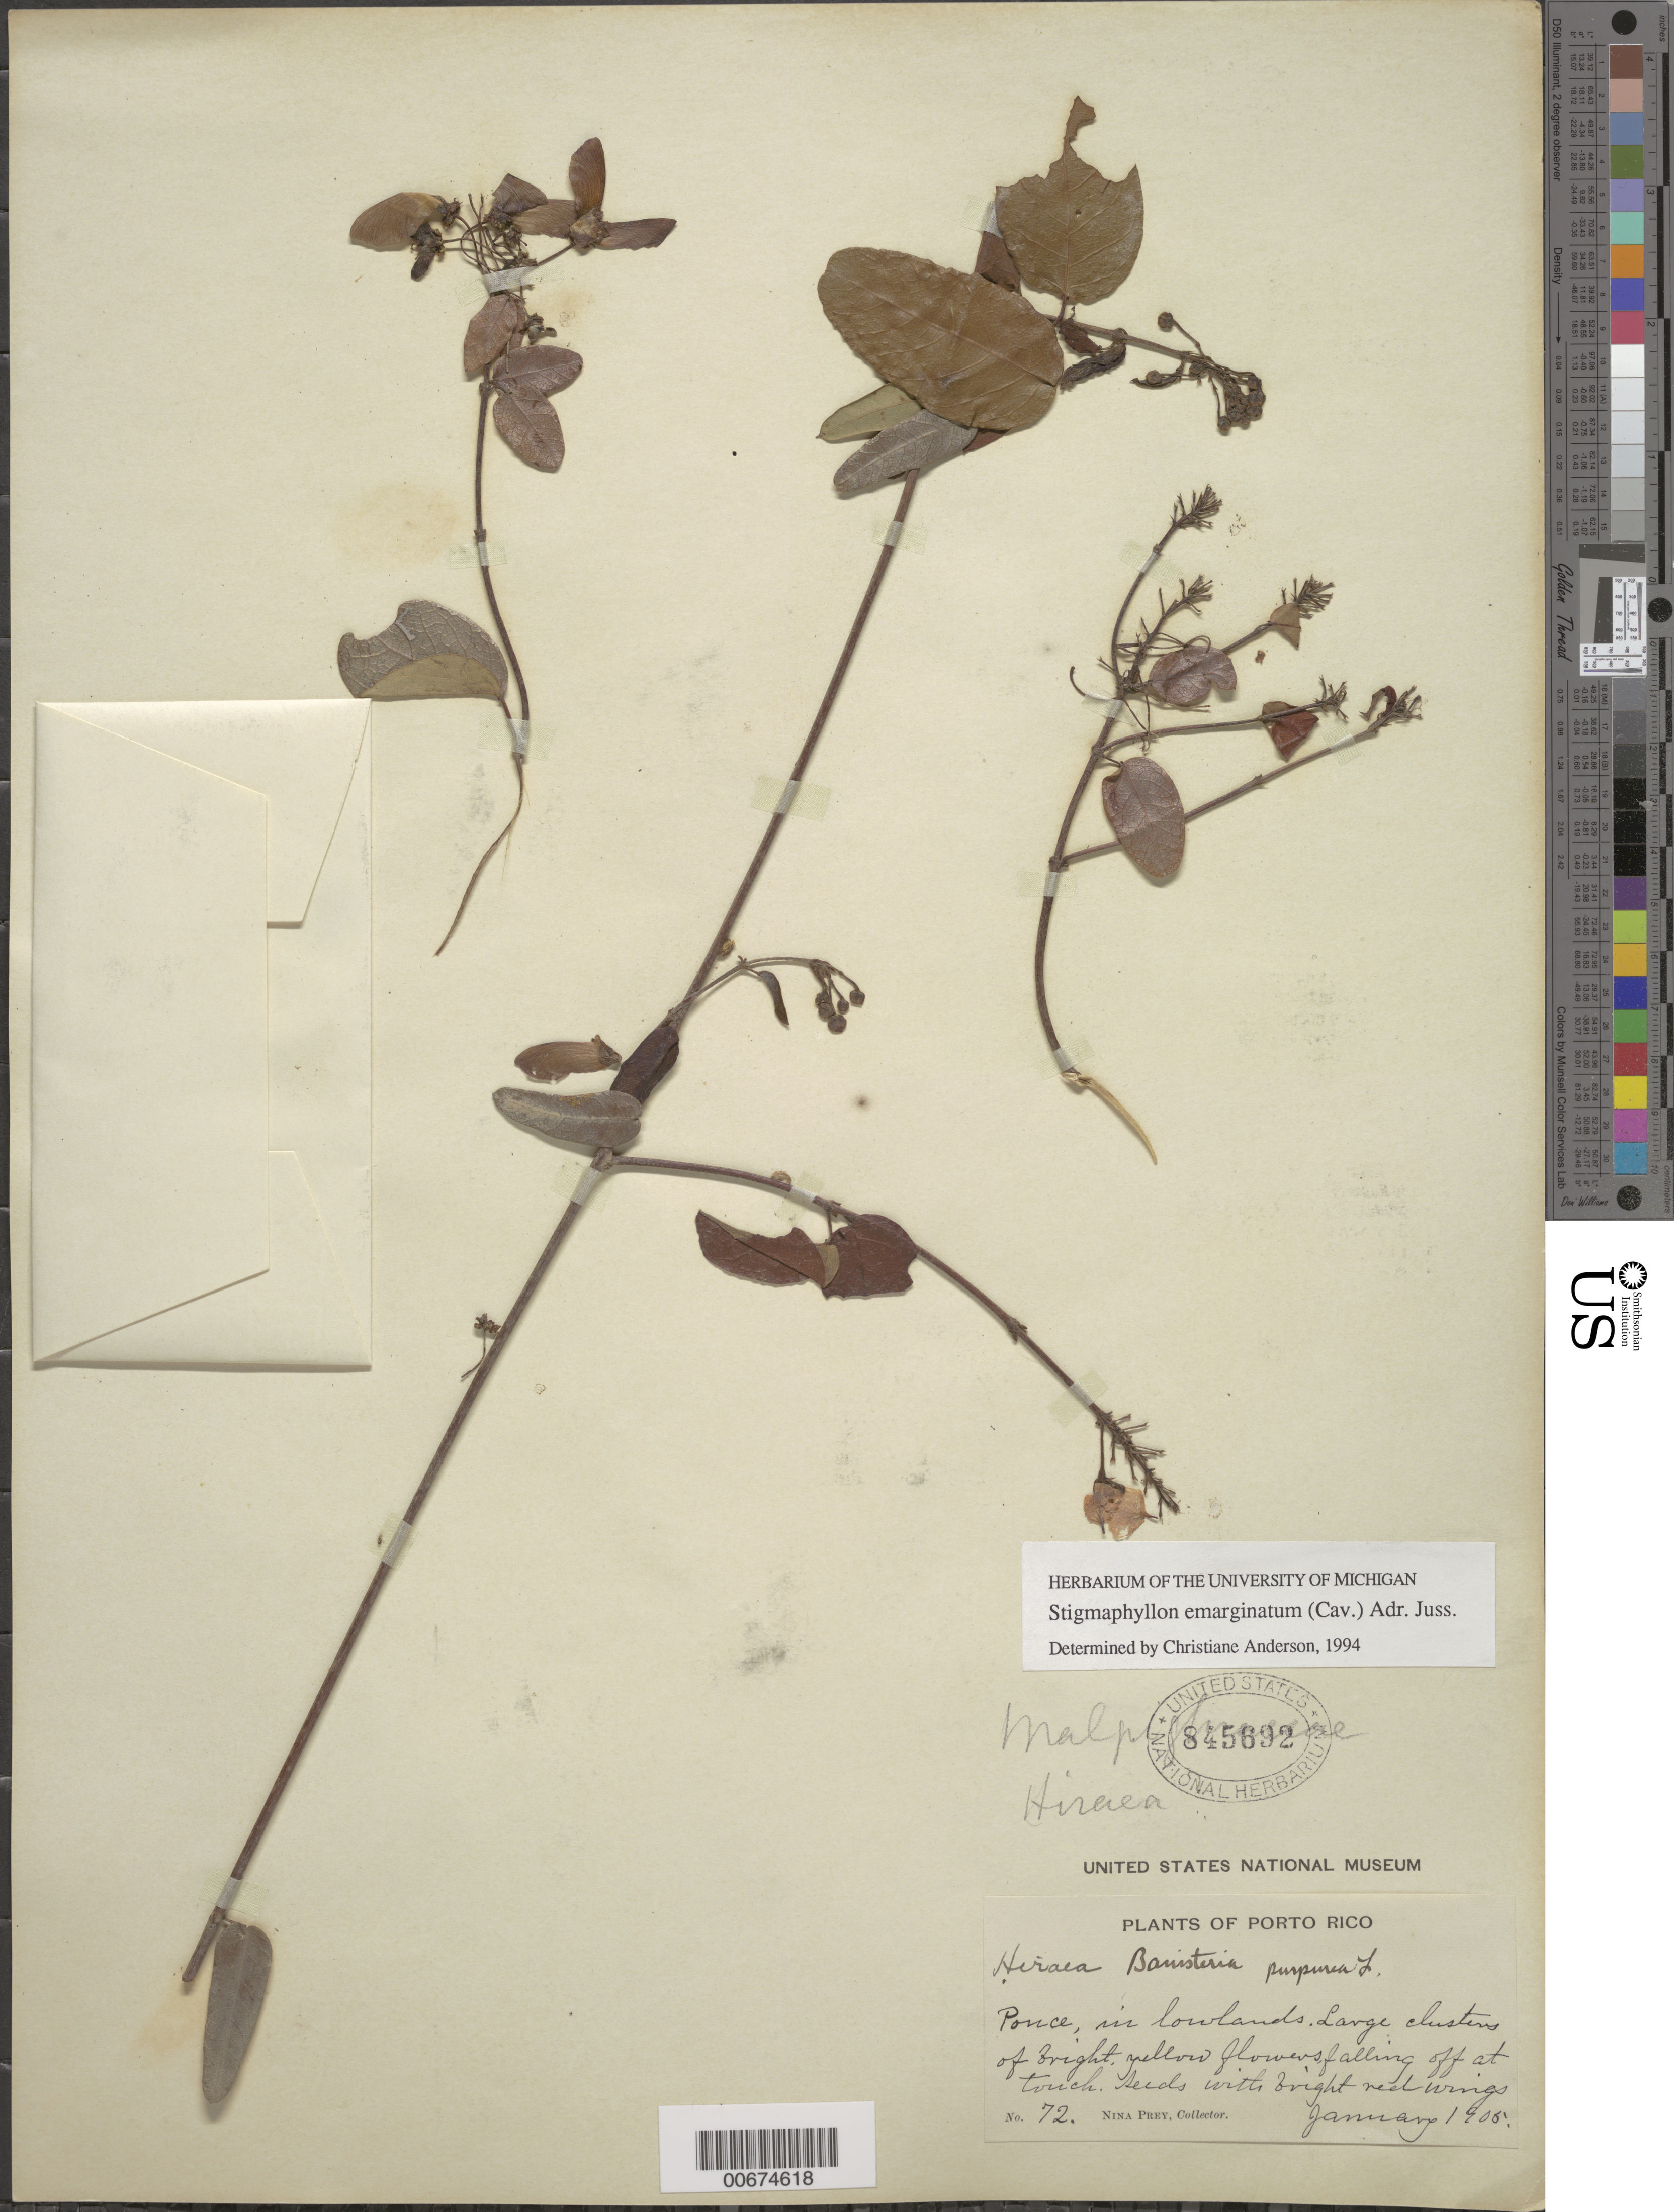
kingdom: Plantae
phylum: Tracheophyta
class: Magnoliopsida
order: Malpighiales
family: Malpighiaceae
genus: Stigmaphyllon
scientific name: Stigmaphyllon emarginatum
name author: (Cav.) A. Juss.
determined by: Anderson, C.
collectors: N. Prey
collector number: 72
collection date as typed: Jan 1905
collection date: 1905-01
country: Puerto Rico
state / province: Ponce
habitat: in lowlands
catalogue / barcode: US 845692